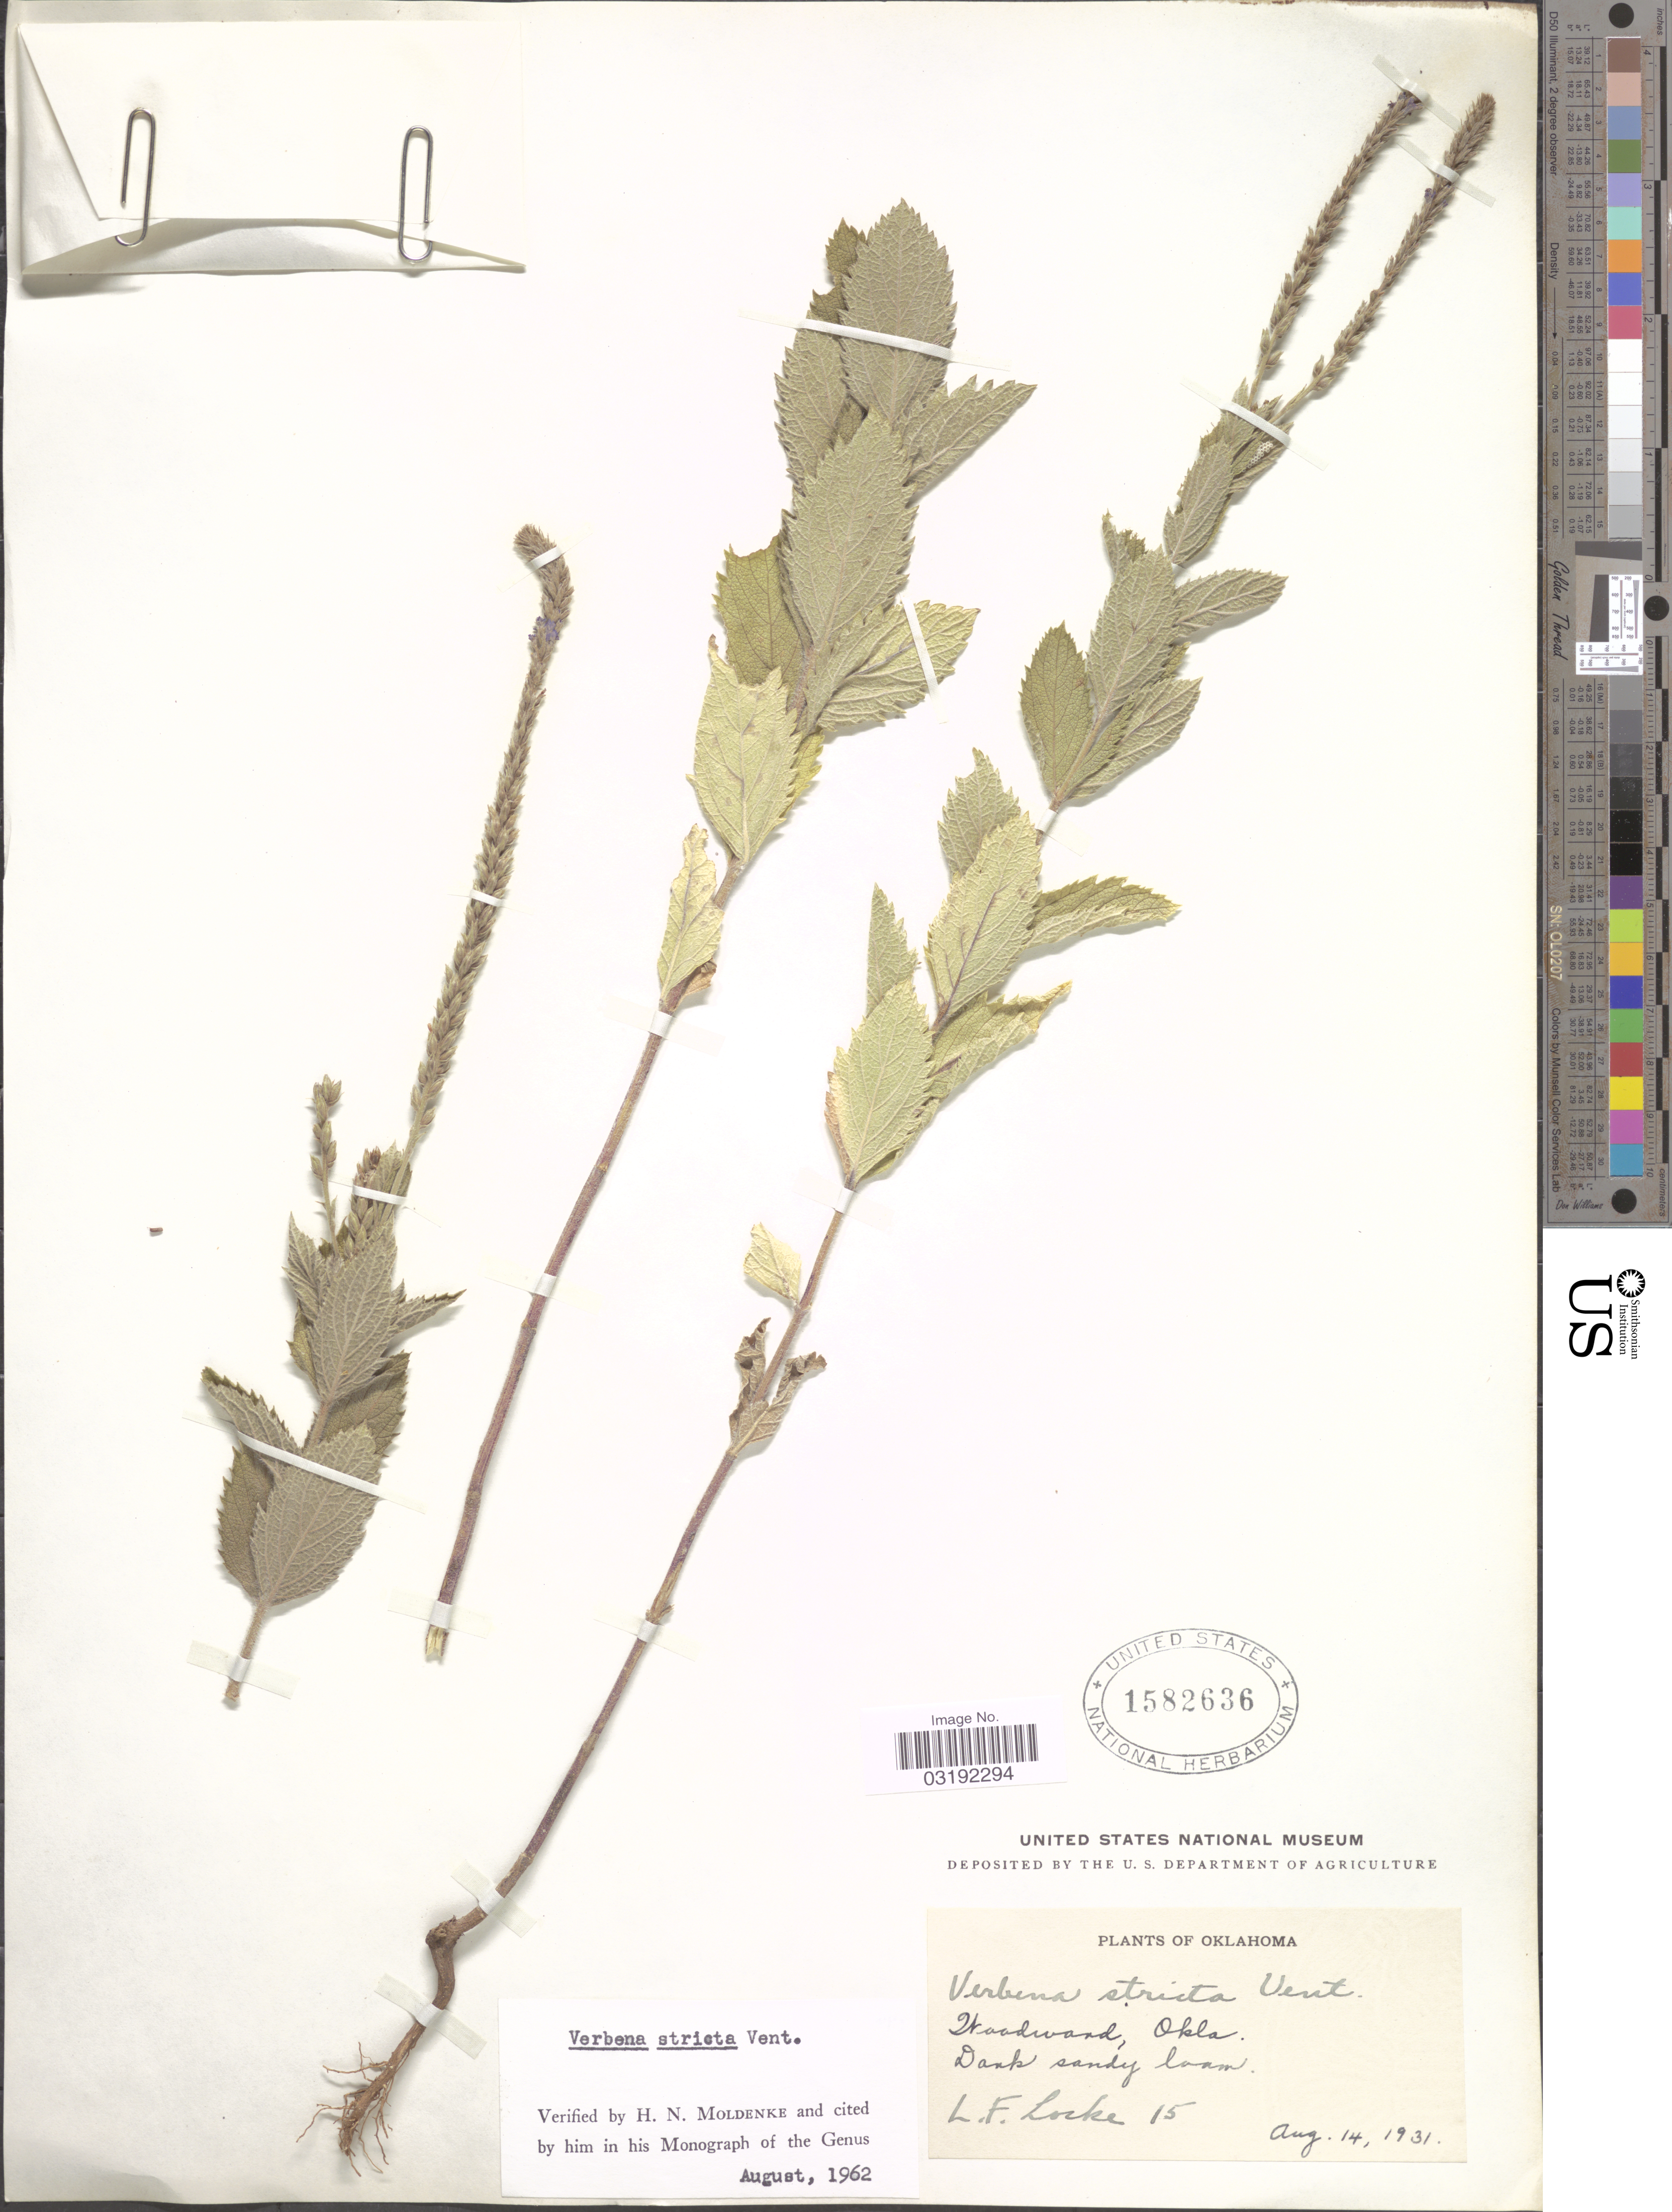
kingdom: Plantae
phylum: Tracheophyta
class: Magnoliopsida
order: Lamiales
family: Verbenaceae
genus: Verbena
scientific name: Verbena stricta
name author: Vent.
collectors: L. Locke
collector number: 15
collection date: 1931-08-14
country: United States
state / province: Oklahoma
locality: Woodward.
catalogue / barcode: US 1582636